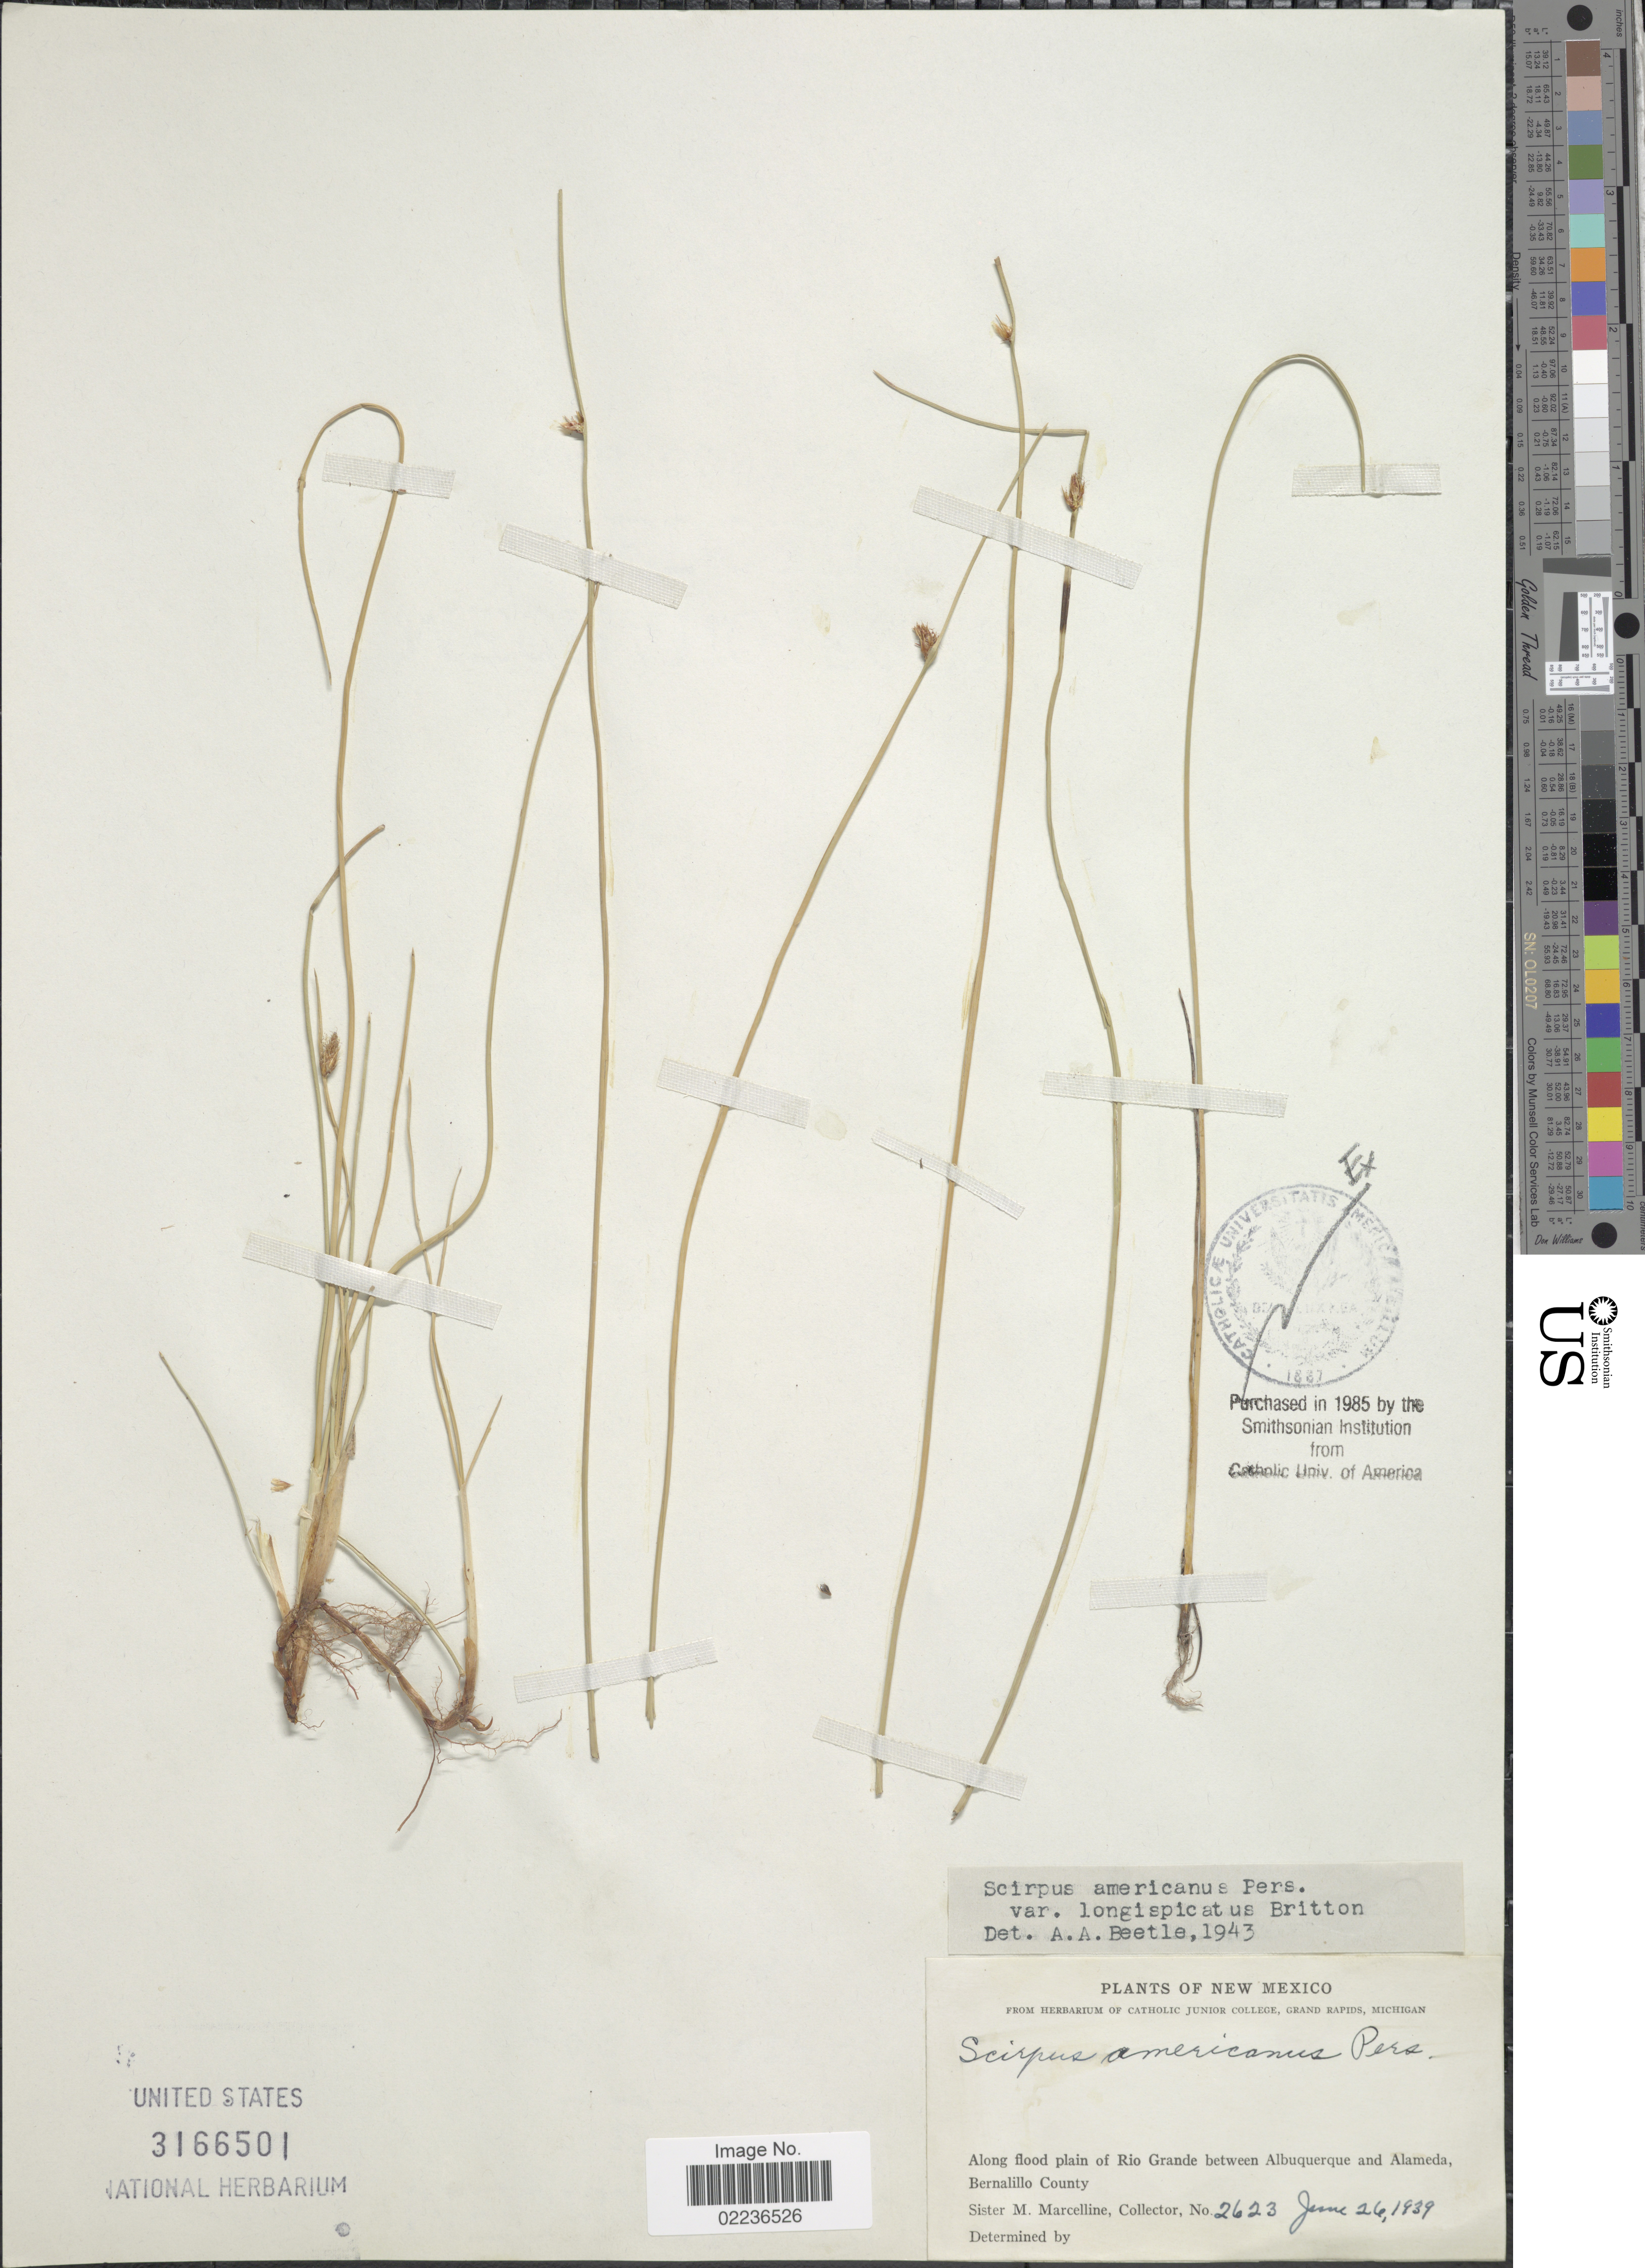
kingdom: Plantae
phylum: Tracheophyta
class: Liliopsida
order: Poales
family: Cyperaceae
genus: Schoenoplectus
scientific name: Schoenoplectus pungens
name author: (Vahl) Palla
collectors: S. Marcelline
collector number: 2623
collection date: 1939-06-26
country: United States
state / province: New Mexico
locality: Along flood plain in Rio Grande between Albuquerque and Alameda, Bernalillo County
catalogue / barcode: US 3166501